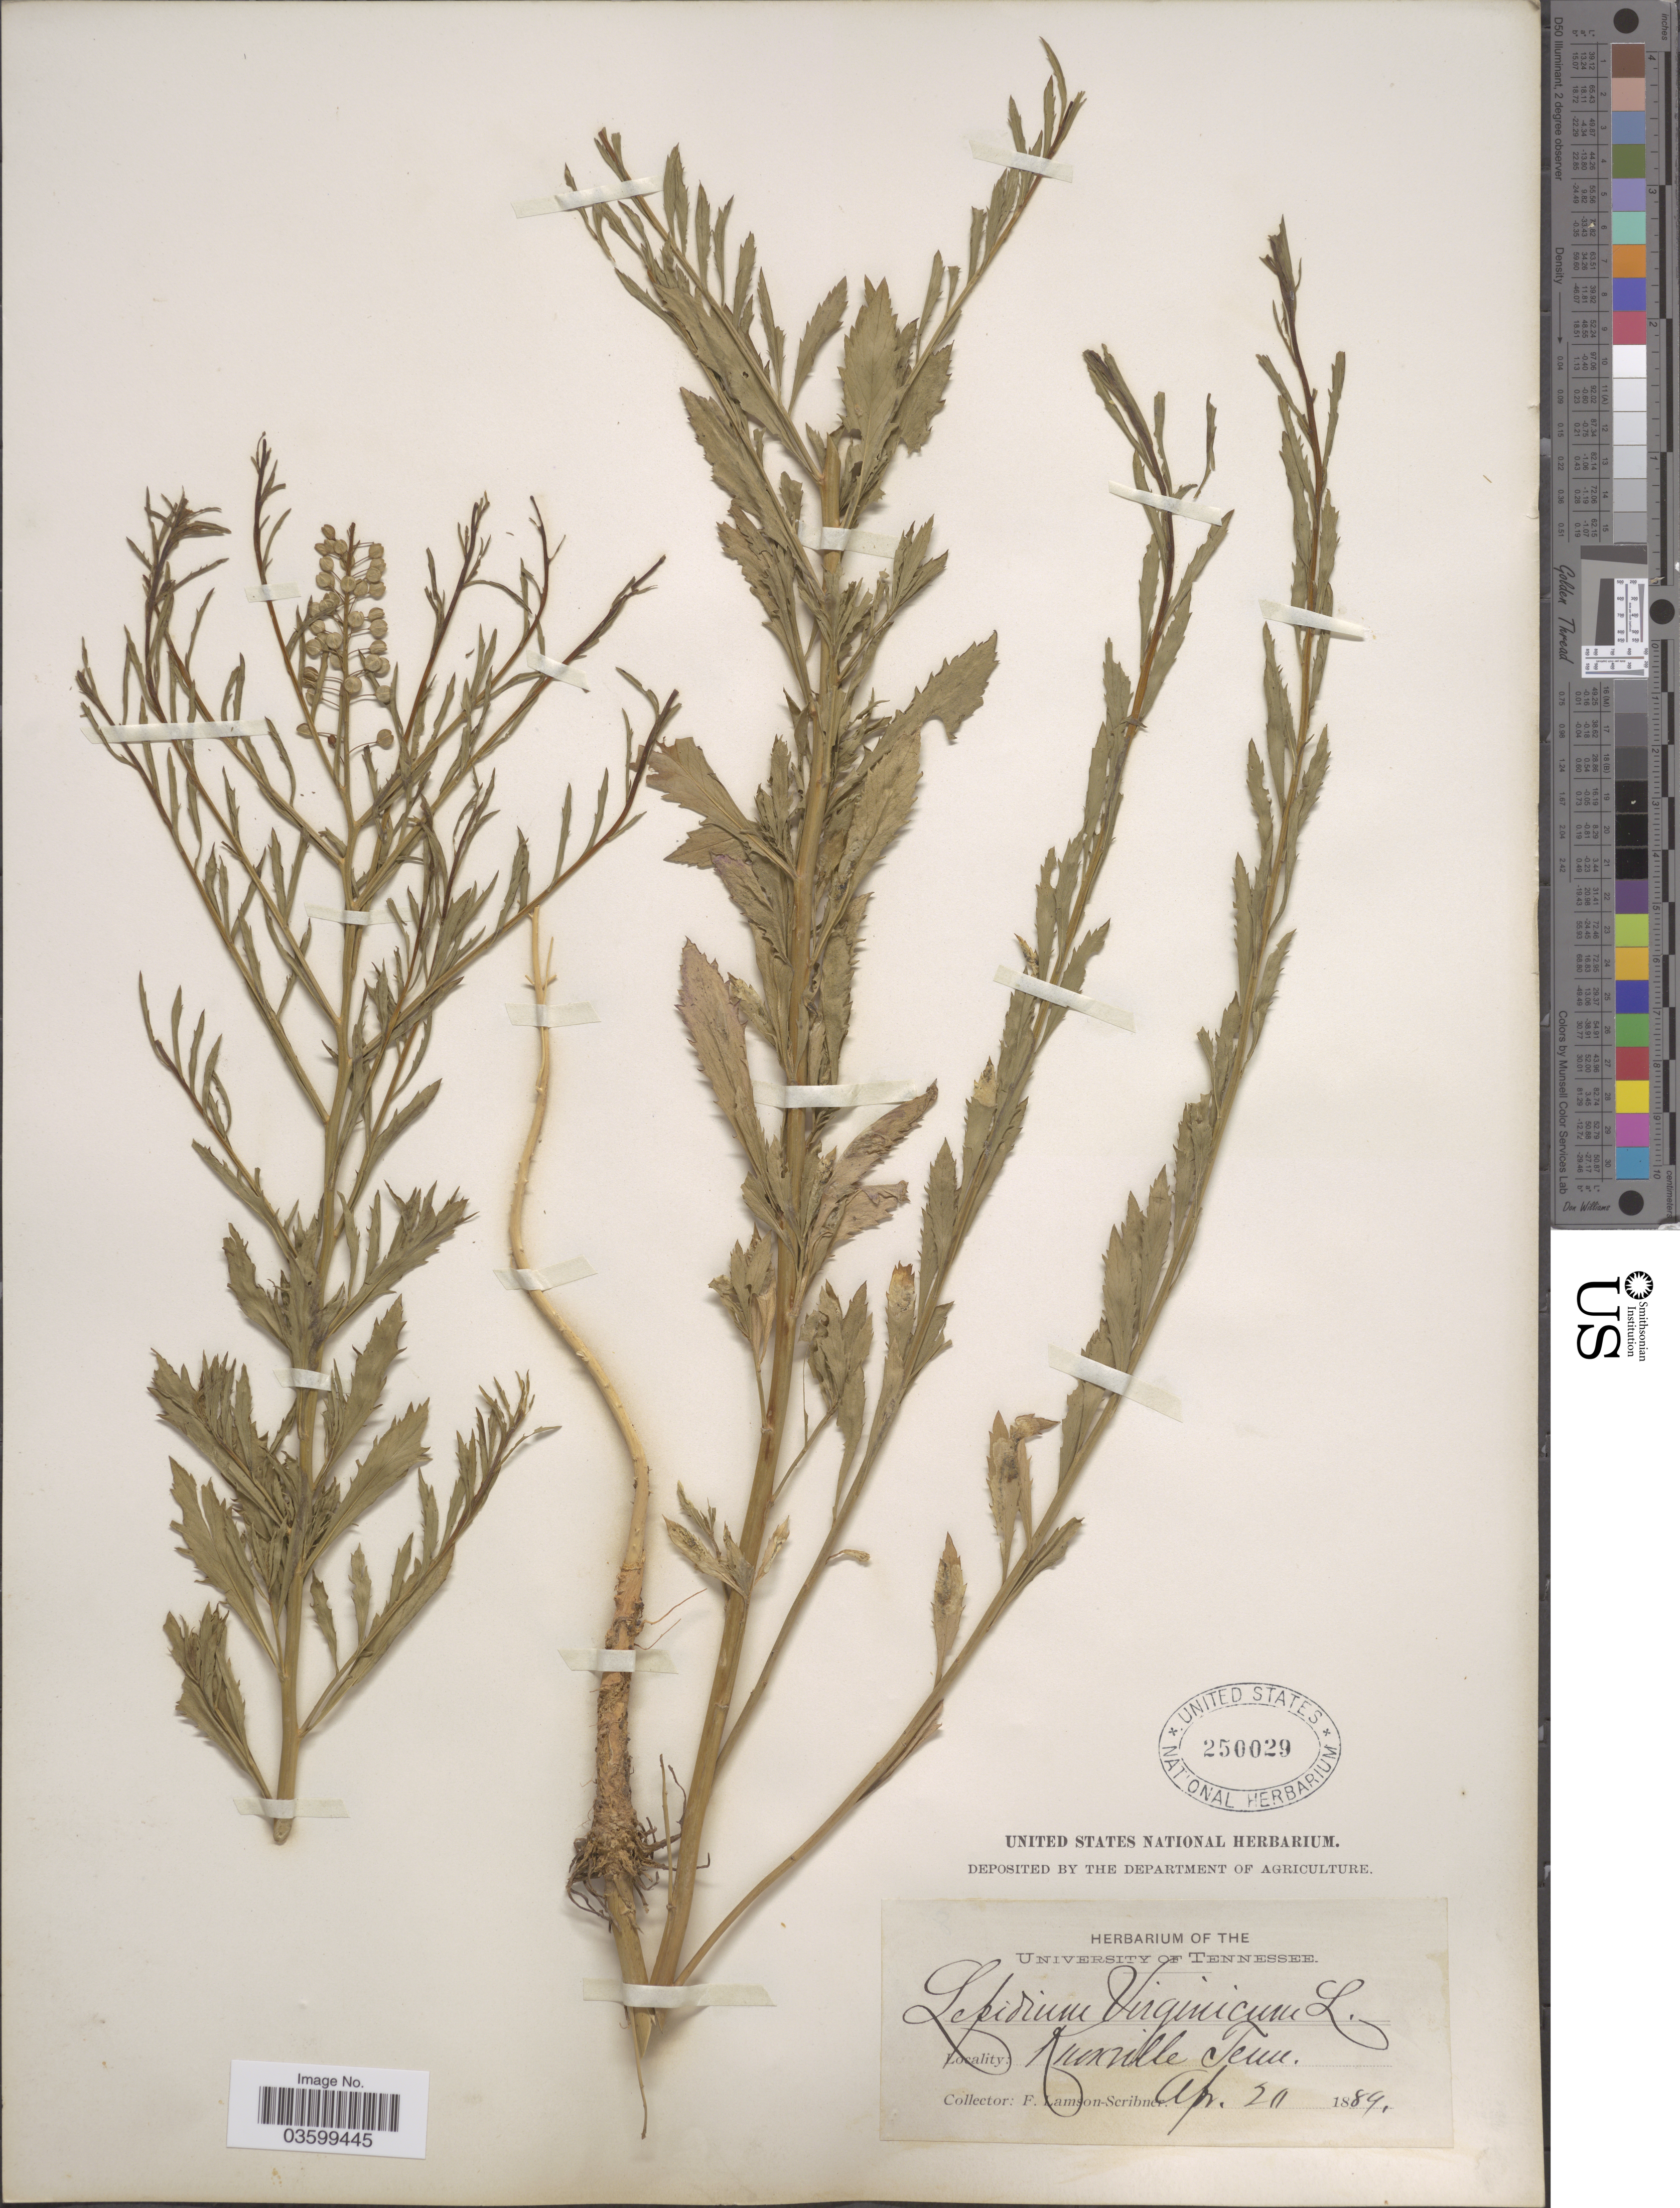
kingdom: Plantae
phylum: Tracheophyta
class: Magnoliopsida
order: Brassicales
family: Brassicaceae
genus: Lepidium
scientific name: Lepidium virginicum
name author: L.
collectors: F. Lamson-Scribner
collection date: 1889-04-20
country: United States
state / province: Tennessee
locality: Knoxville.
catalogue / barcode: US 250029